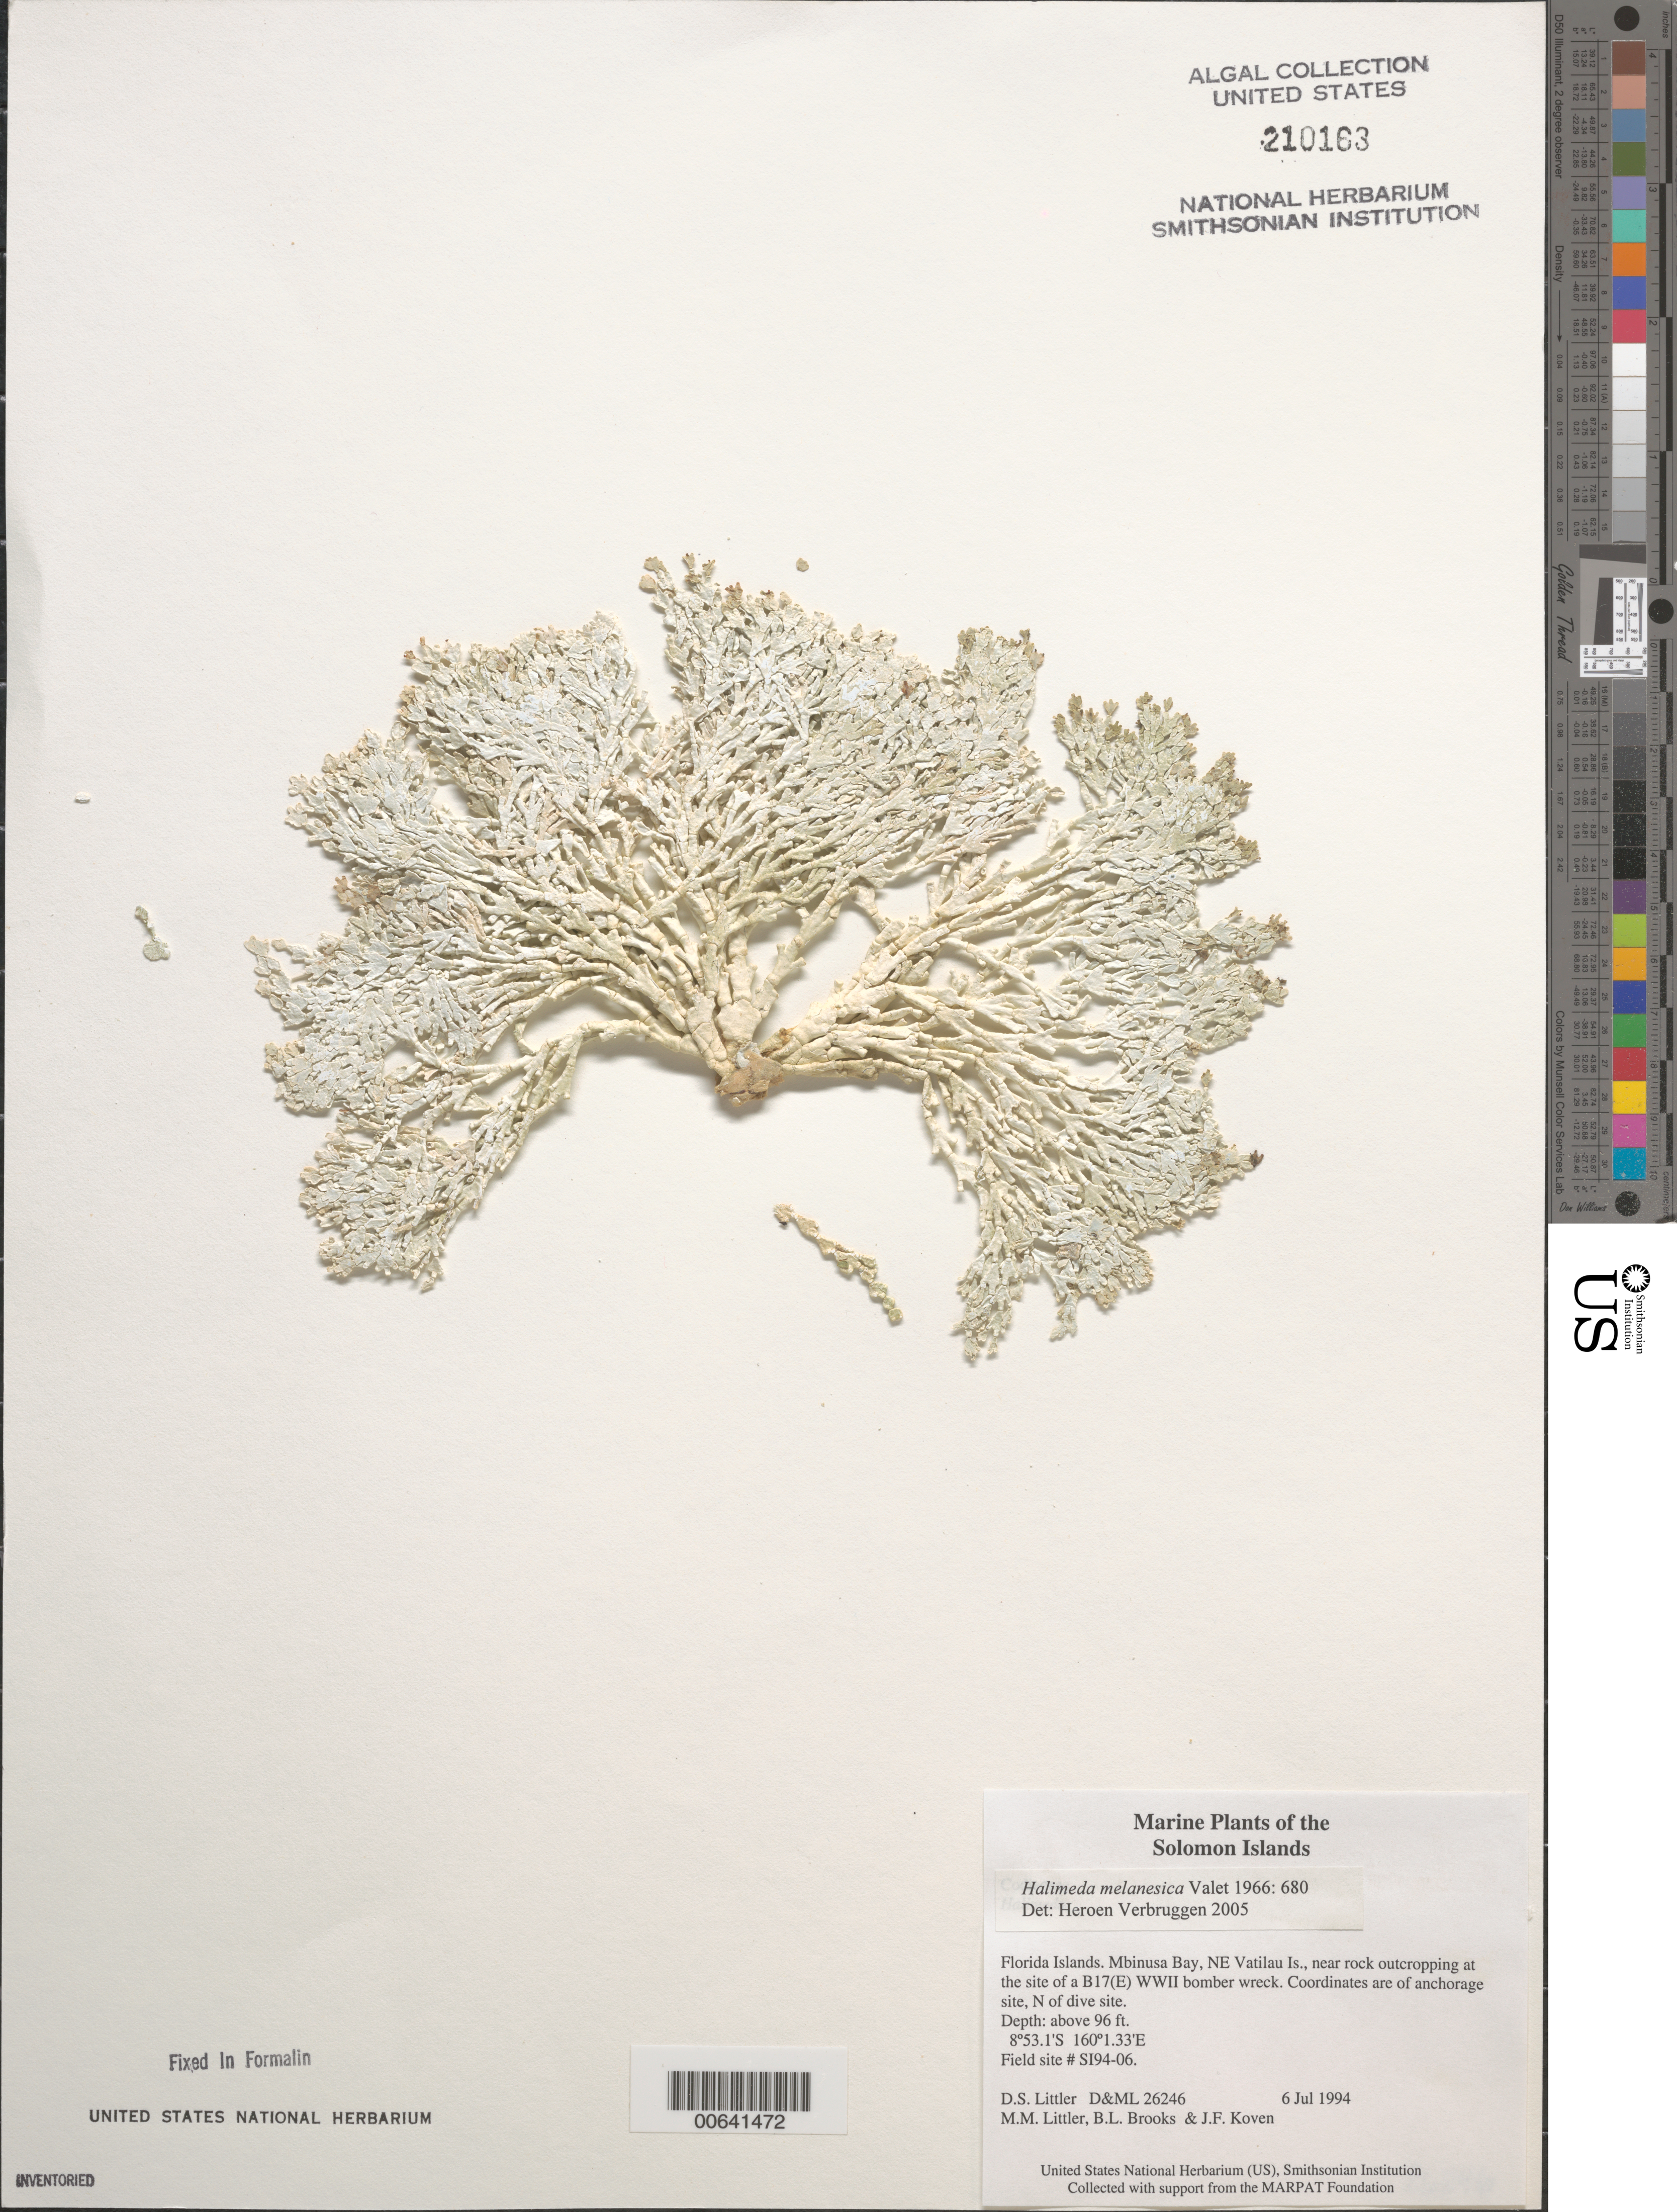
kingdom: Plantae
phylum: Chlorophyta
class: Ulvophyceae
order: Bryopsidales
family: Halimedaceae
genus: Halimeda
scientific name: Halimeda melanesica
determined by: Verbruggen, H.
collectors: D. S. Littler, M. M. Littler, B. Brooks & J. Koven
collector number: D&ML 26246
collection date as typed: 06 Jul 1994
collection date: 1994-07-06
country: Solomon Islands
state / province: Central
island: Buena Vista [Vatilau]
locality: Mbinusa Bay, B17(E) WWII bomber wreck (coordinates are of anchorage site, N of dive site)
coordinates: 8 53.1'S, 160 1.33'E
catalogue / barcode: US 210163